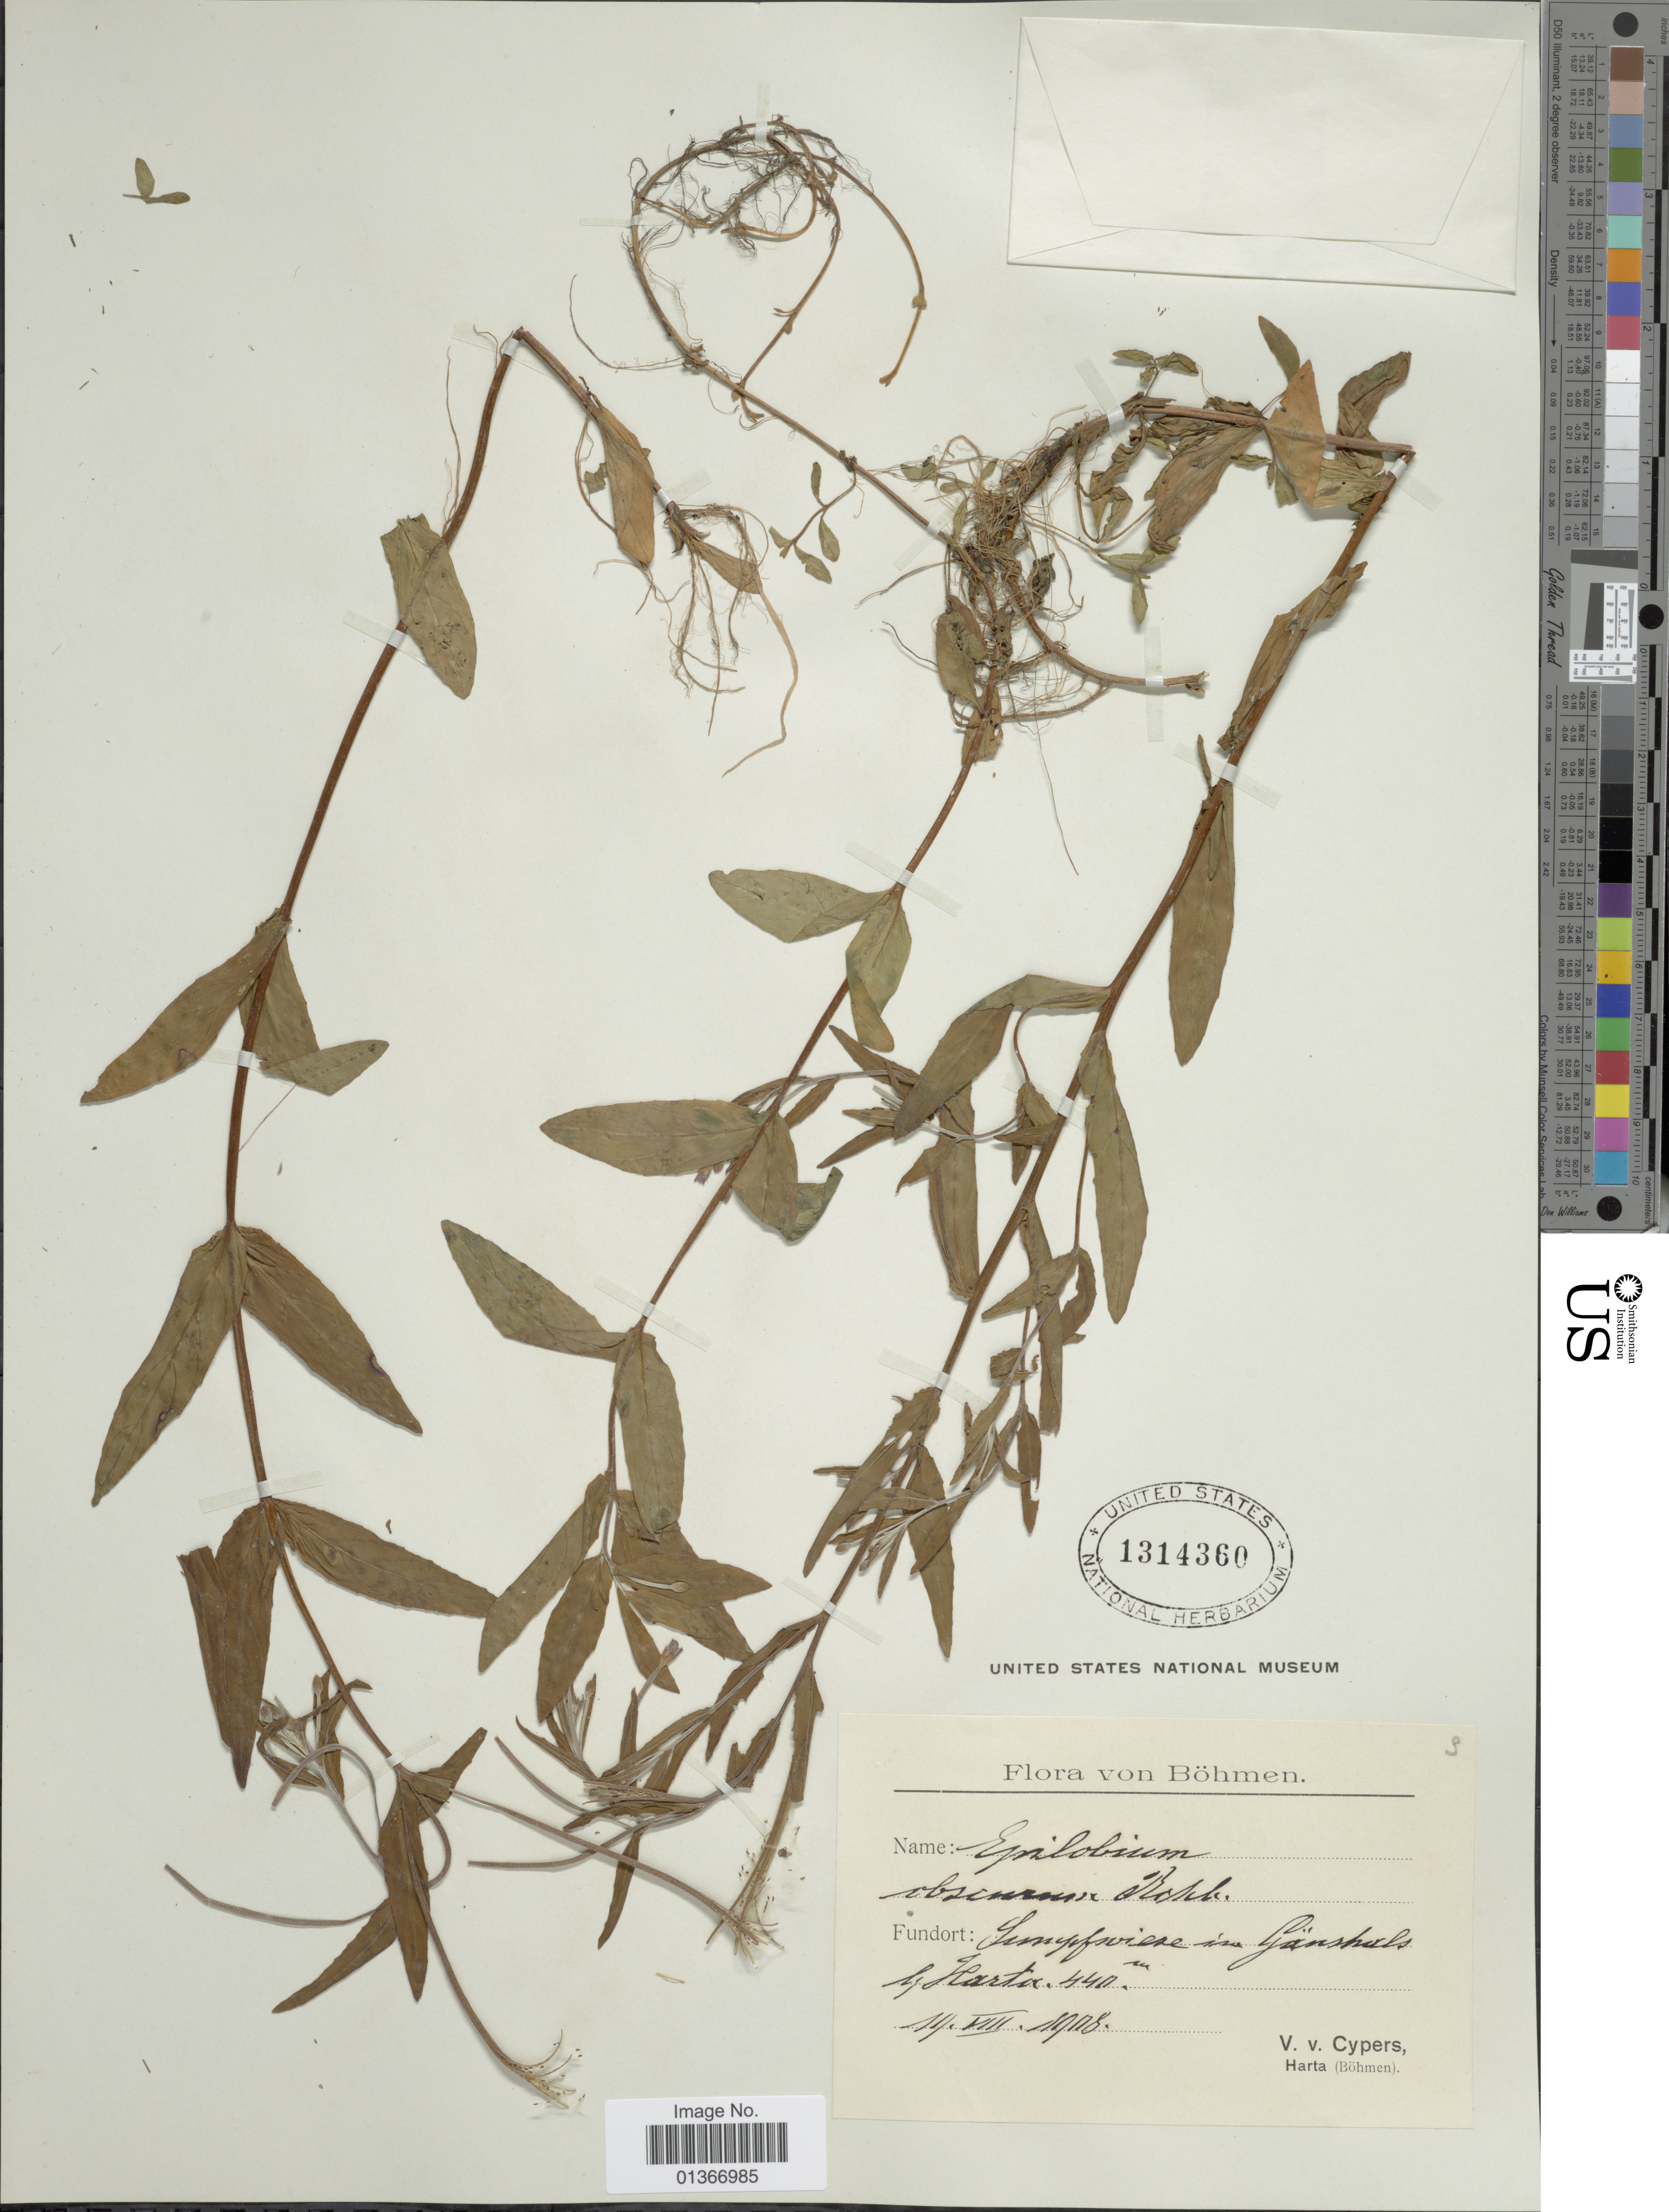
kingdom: Plantae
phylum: Tracheophyta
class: Magnoliopsida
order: Myrtales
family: Onagraceae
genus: Epilobium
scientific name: Epilobium obscurum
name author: Schreb.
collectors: V. Cypers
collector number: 3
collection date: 1908-08-19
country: Czechia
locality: Böhmen, [illegible text]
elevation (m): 440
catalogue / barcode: US 1314360